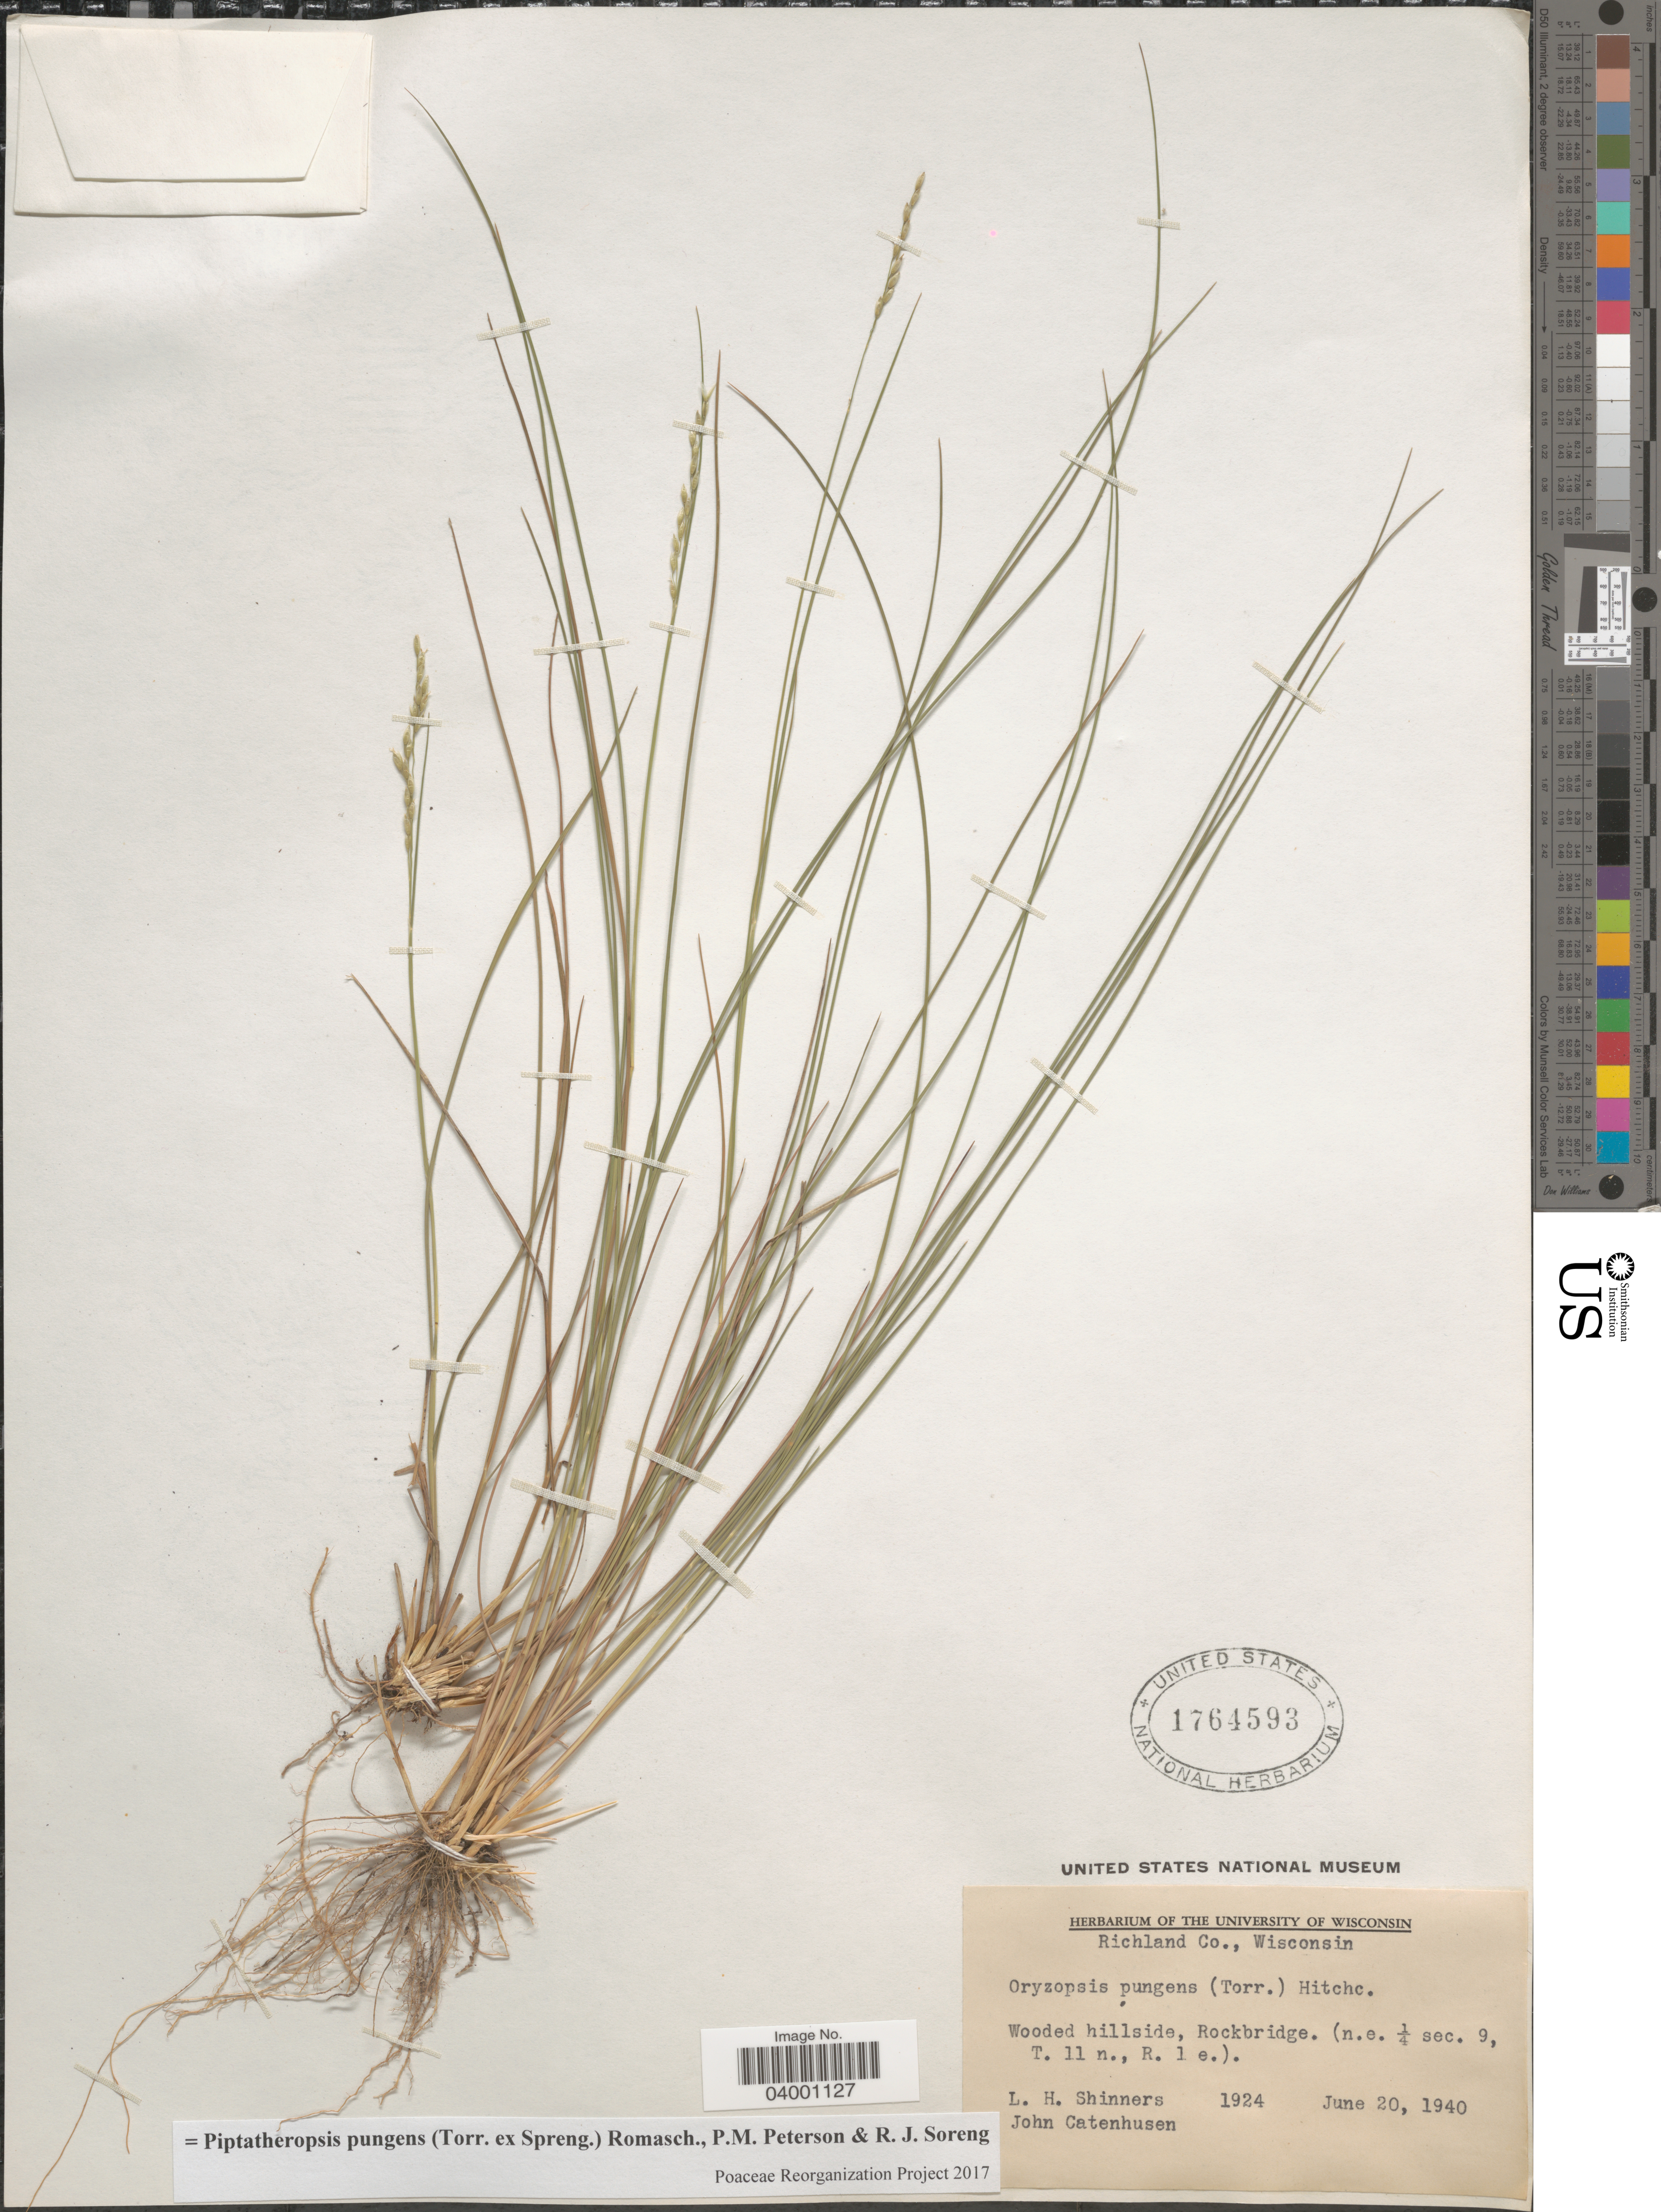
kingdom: Plantae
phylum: Tracheophyta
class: Liliopsida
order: Poales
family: Poaceae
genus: Piptatheropsis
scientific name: Piptatheropsis pungens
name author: (Torr. ex Spreng.) Romasch. et al.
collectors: L. H. Shinners & J. Catenhusen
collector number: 1924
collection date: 1940-06-20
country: United States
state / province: Wisconsin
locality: Richland Co. Rockbridge. (n.e. ¼ sec. 9, T. 11 n., R. 1 e.).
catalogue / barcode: US 1764593